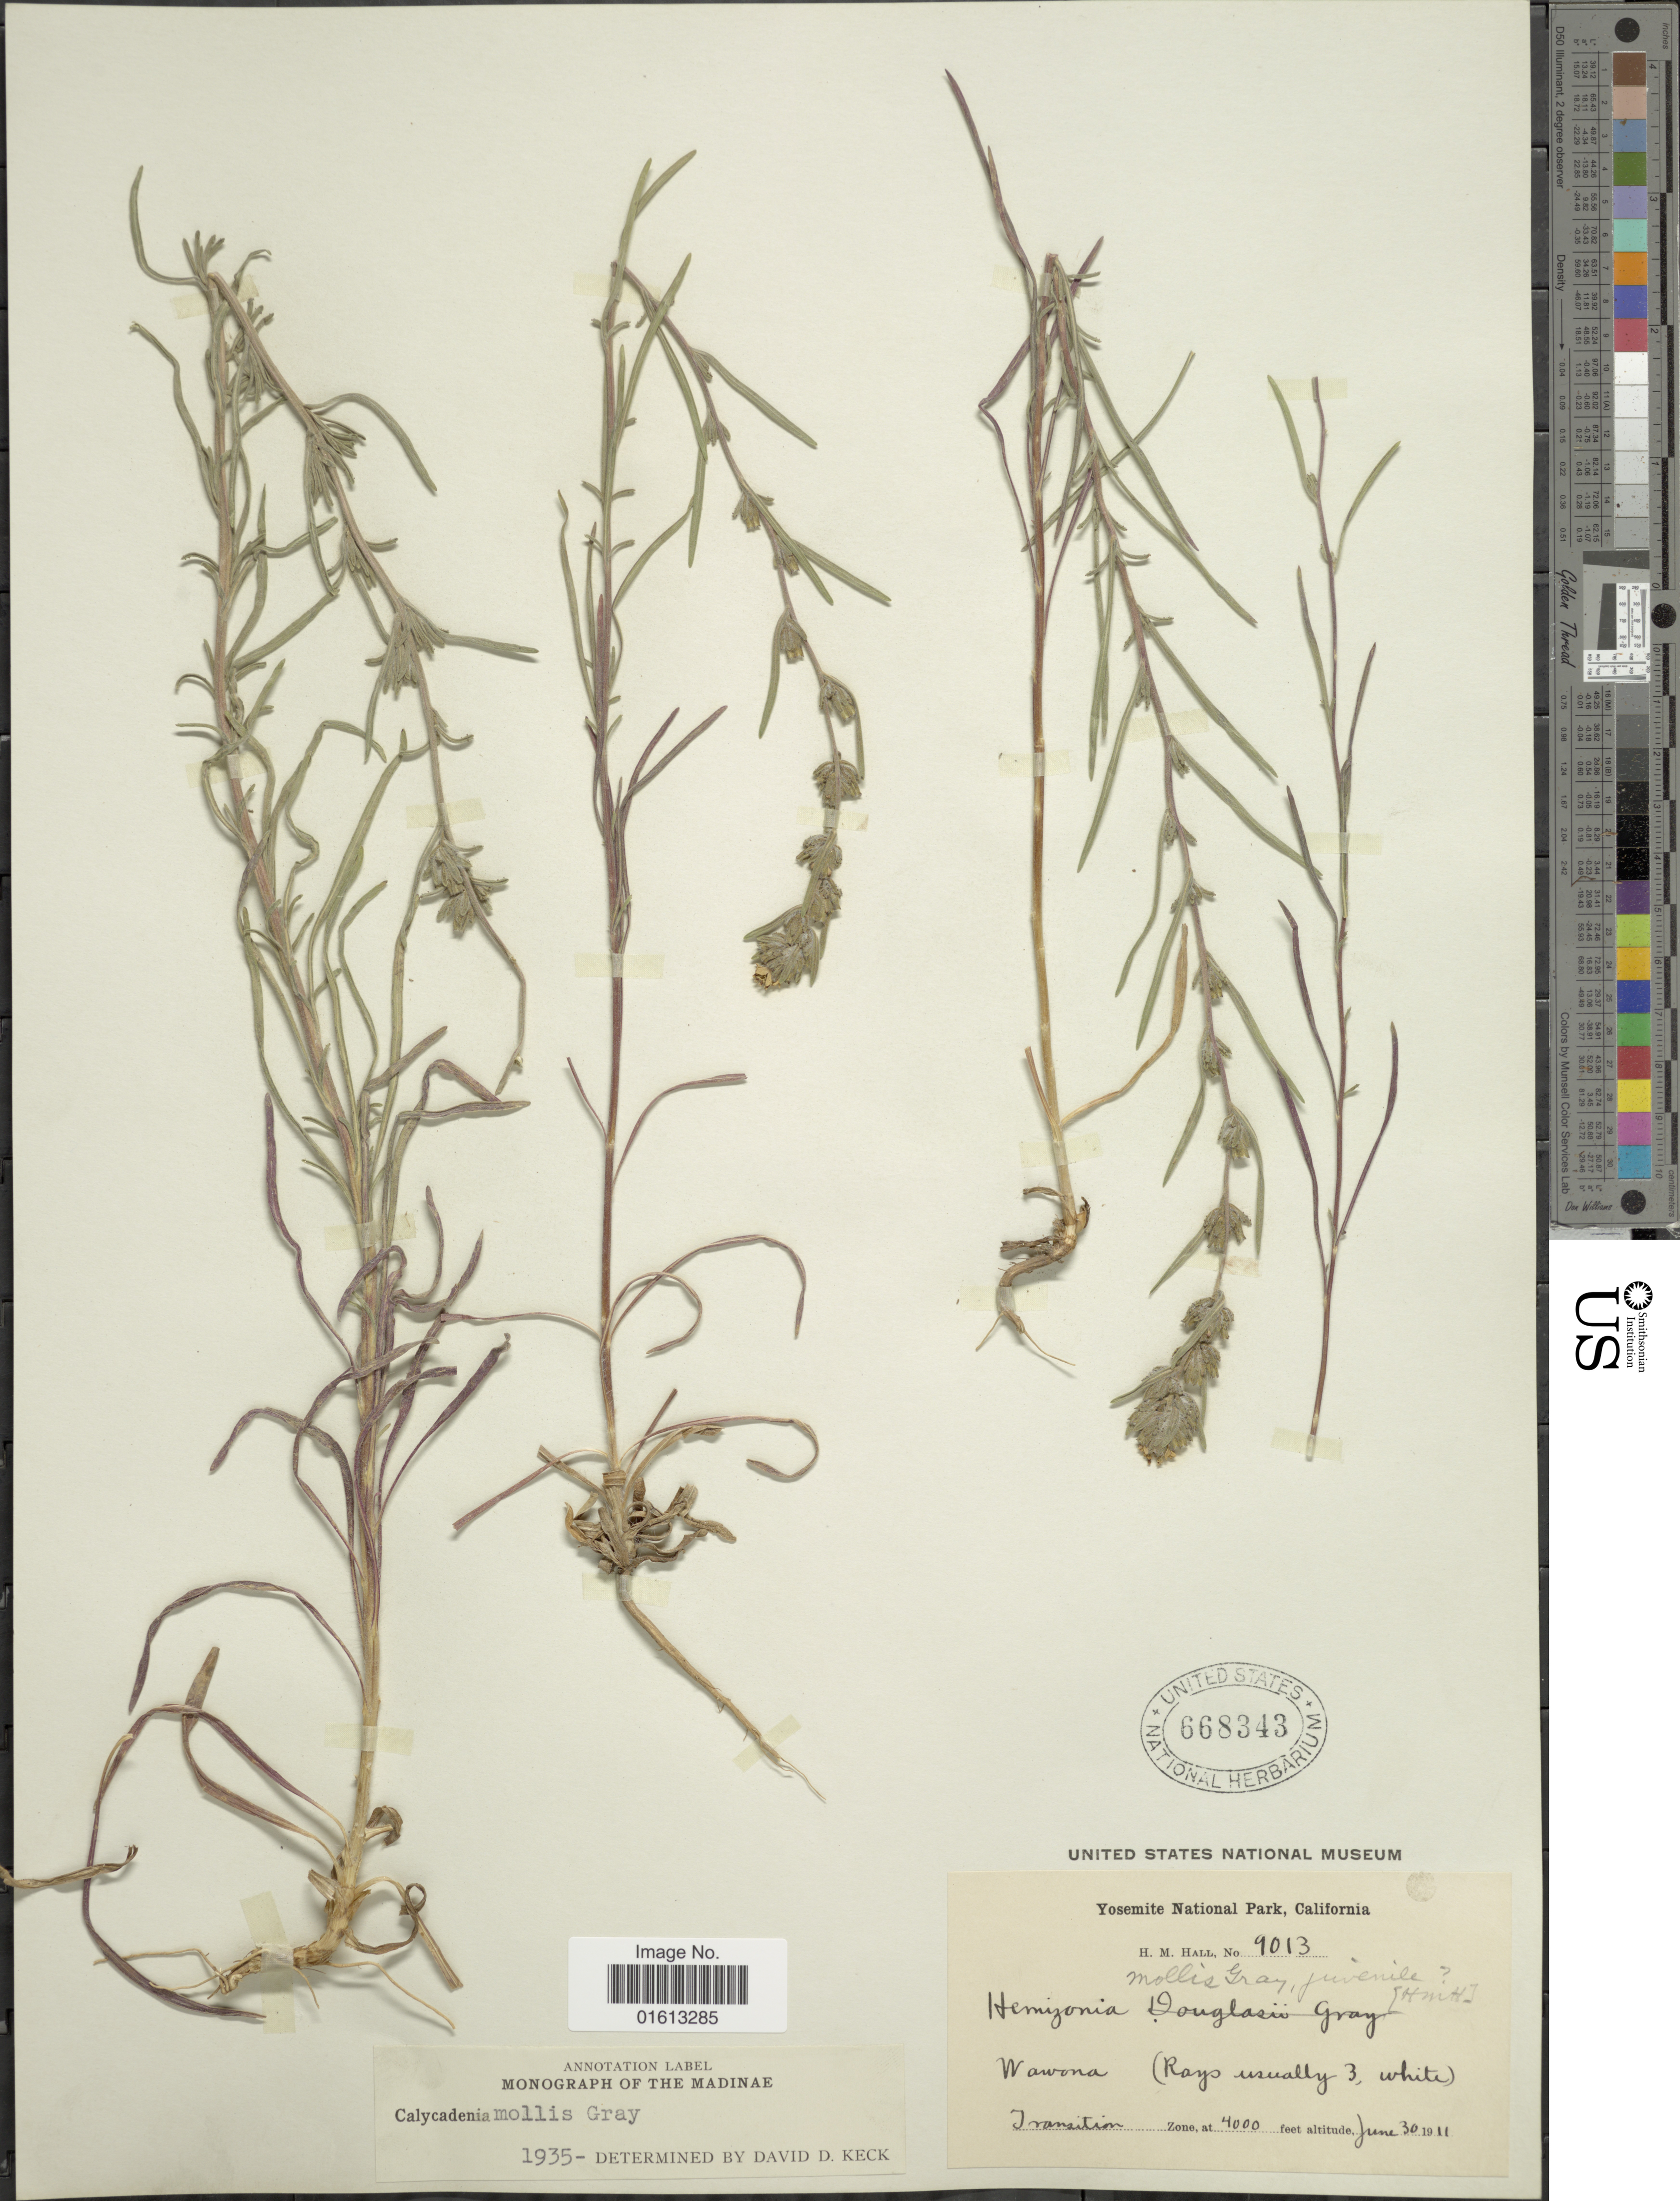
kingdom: Plantae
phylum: Tracheophyta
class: Magnoliopsida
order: Asterales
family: Asteraceae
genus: Calycadenia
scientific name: Calycadenia mollis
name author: A. Gray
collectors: H. M. Hall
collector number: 9013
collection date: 1911-06-30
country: United States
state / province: California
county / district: Mariposa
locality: Yosemite National Park, Wawona, Transition Zone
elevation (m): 1219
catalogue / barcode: US 668343